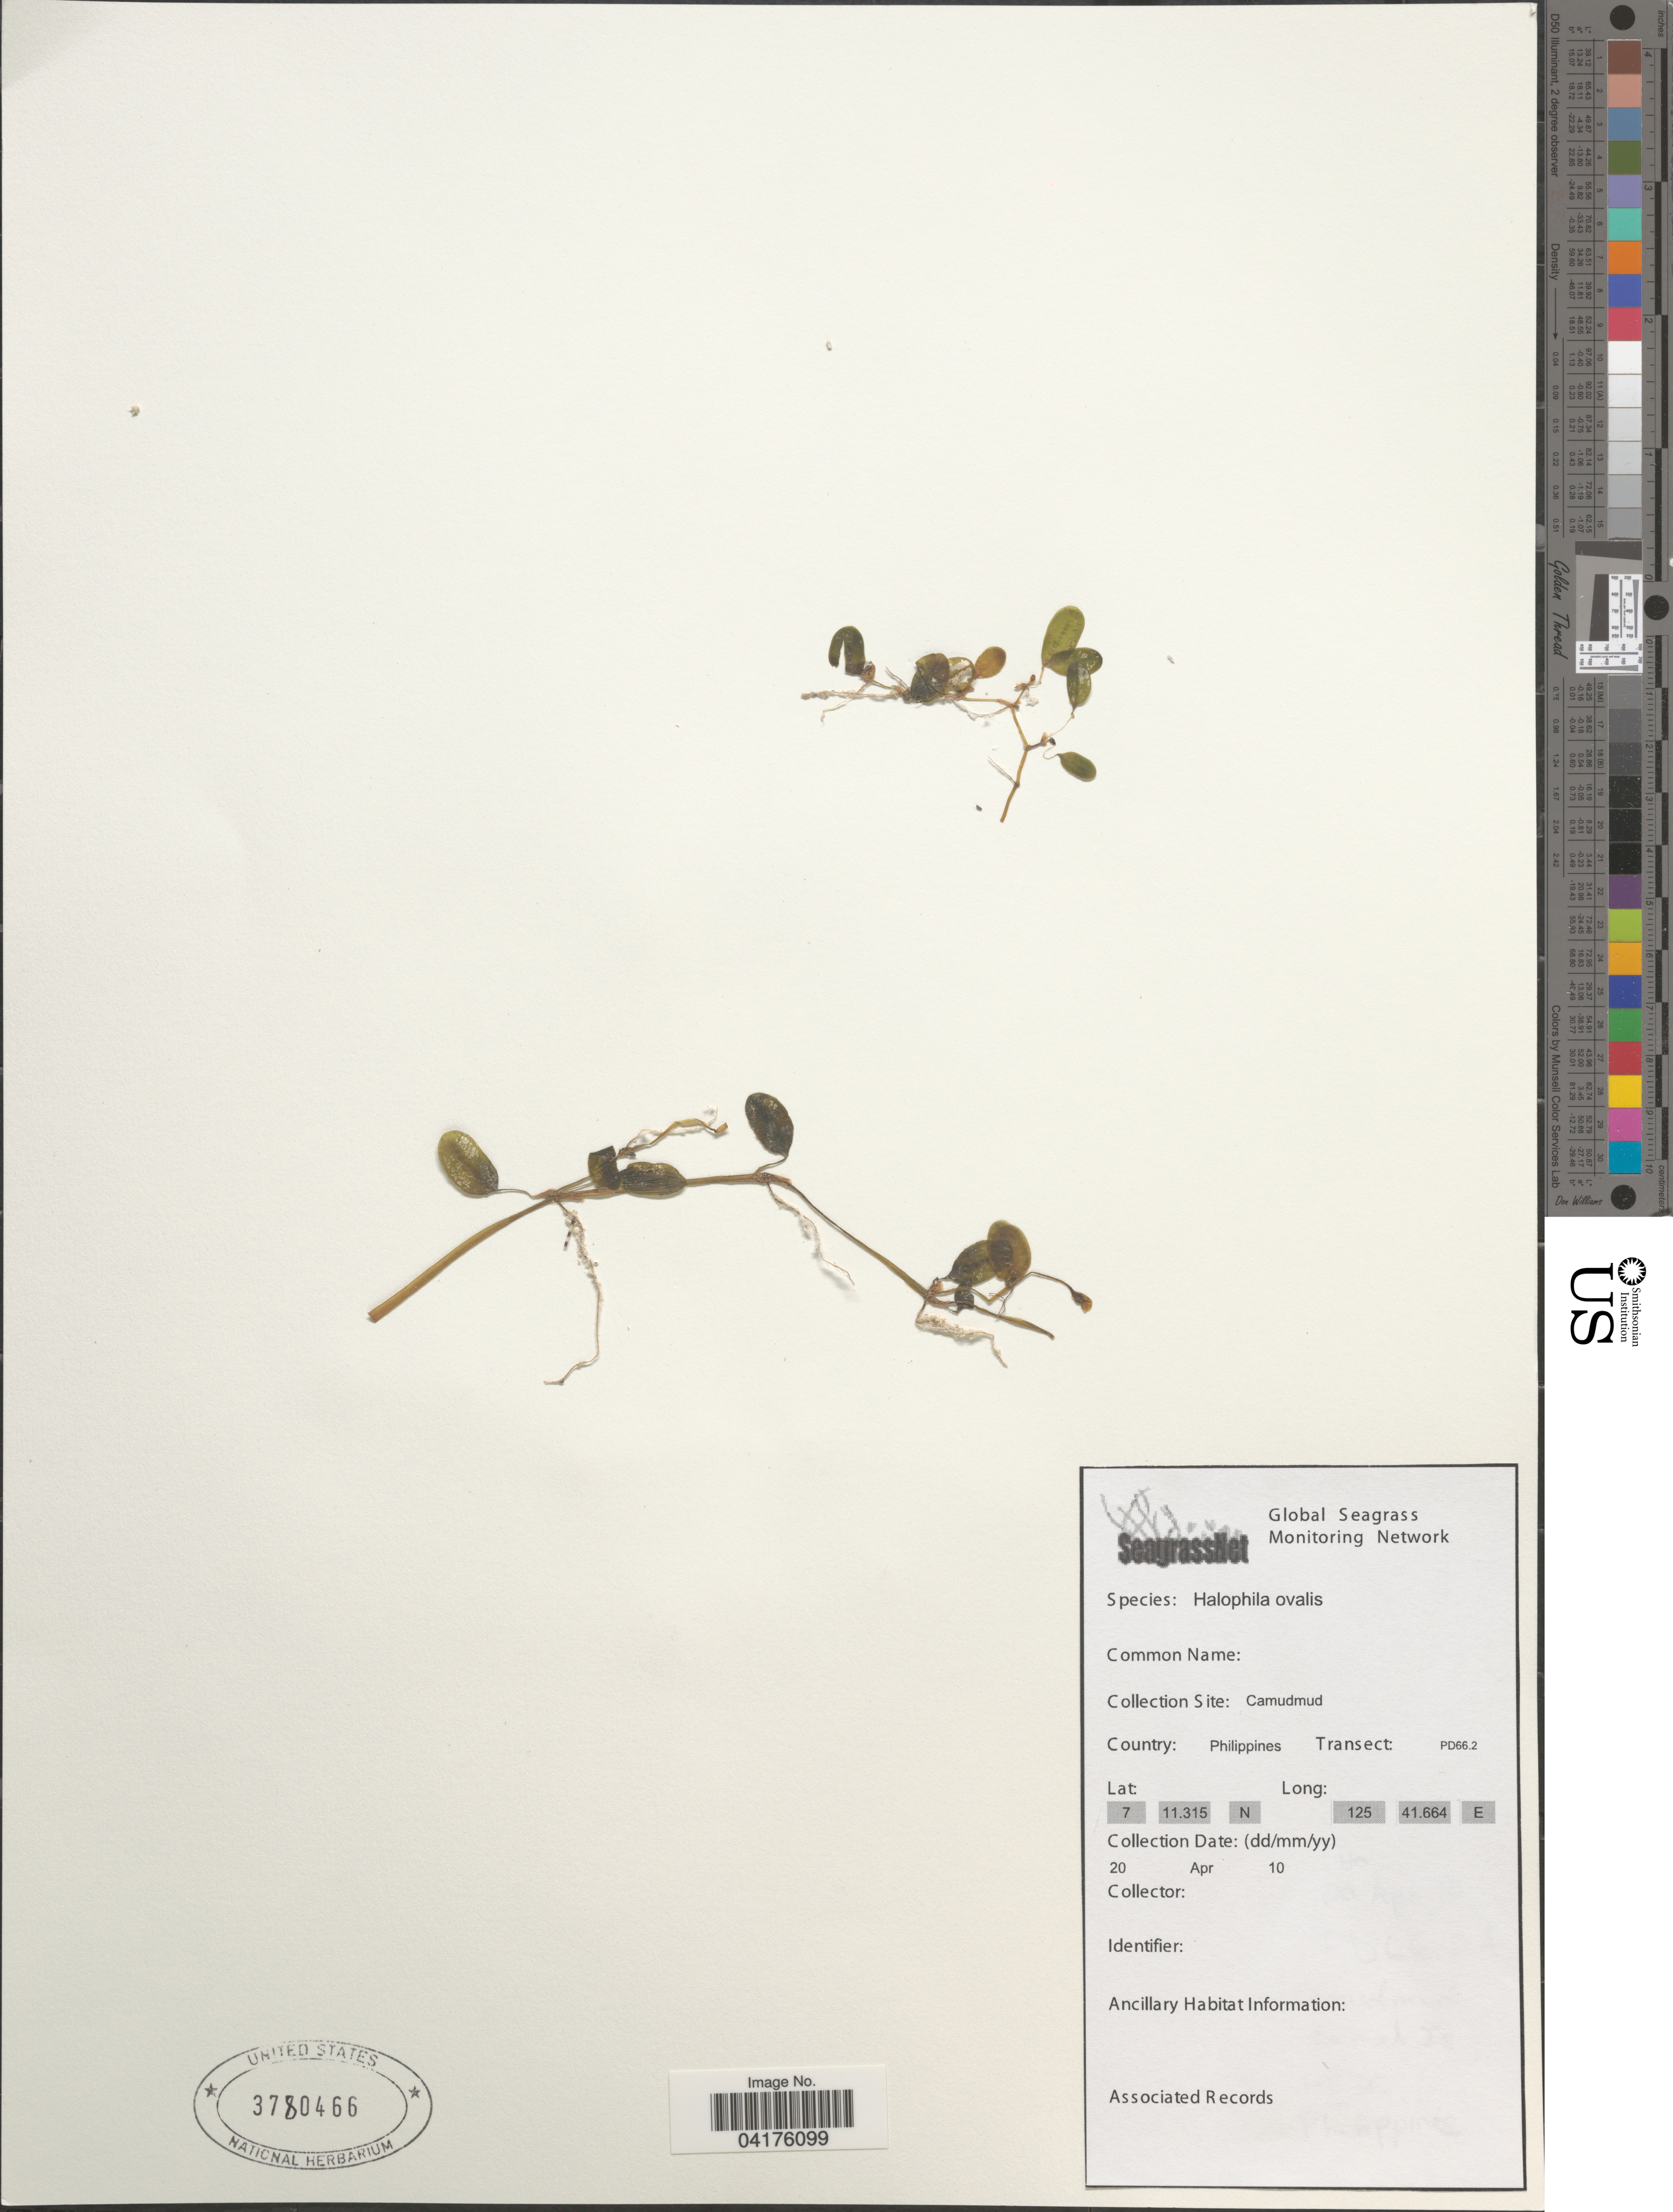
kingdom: Plantae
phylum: Tracheophyta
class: Liliopsida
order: Alismatales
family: Hydrocharitaceae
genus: Halophila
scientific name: Halophila ovalis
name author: (R. Br.) Hook. f.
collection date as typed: Transcribed d/m/y: 20/4/10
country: Philippines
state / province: Davao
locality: Camudmud. Transect: PD66.2.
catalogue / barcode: US 3780466